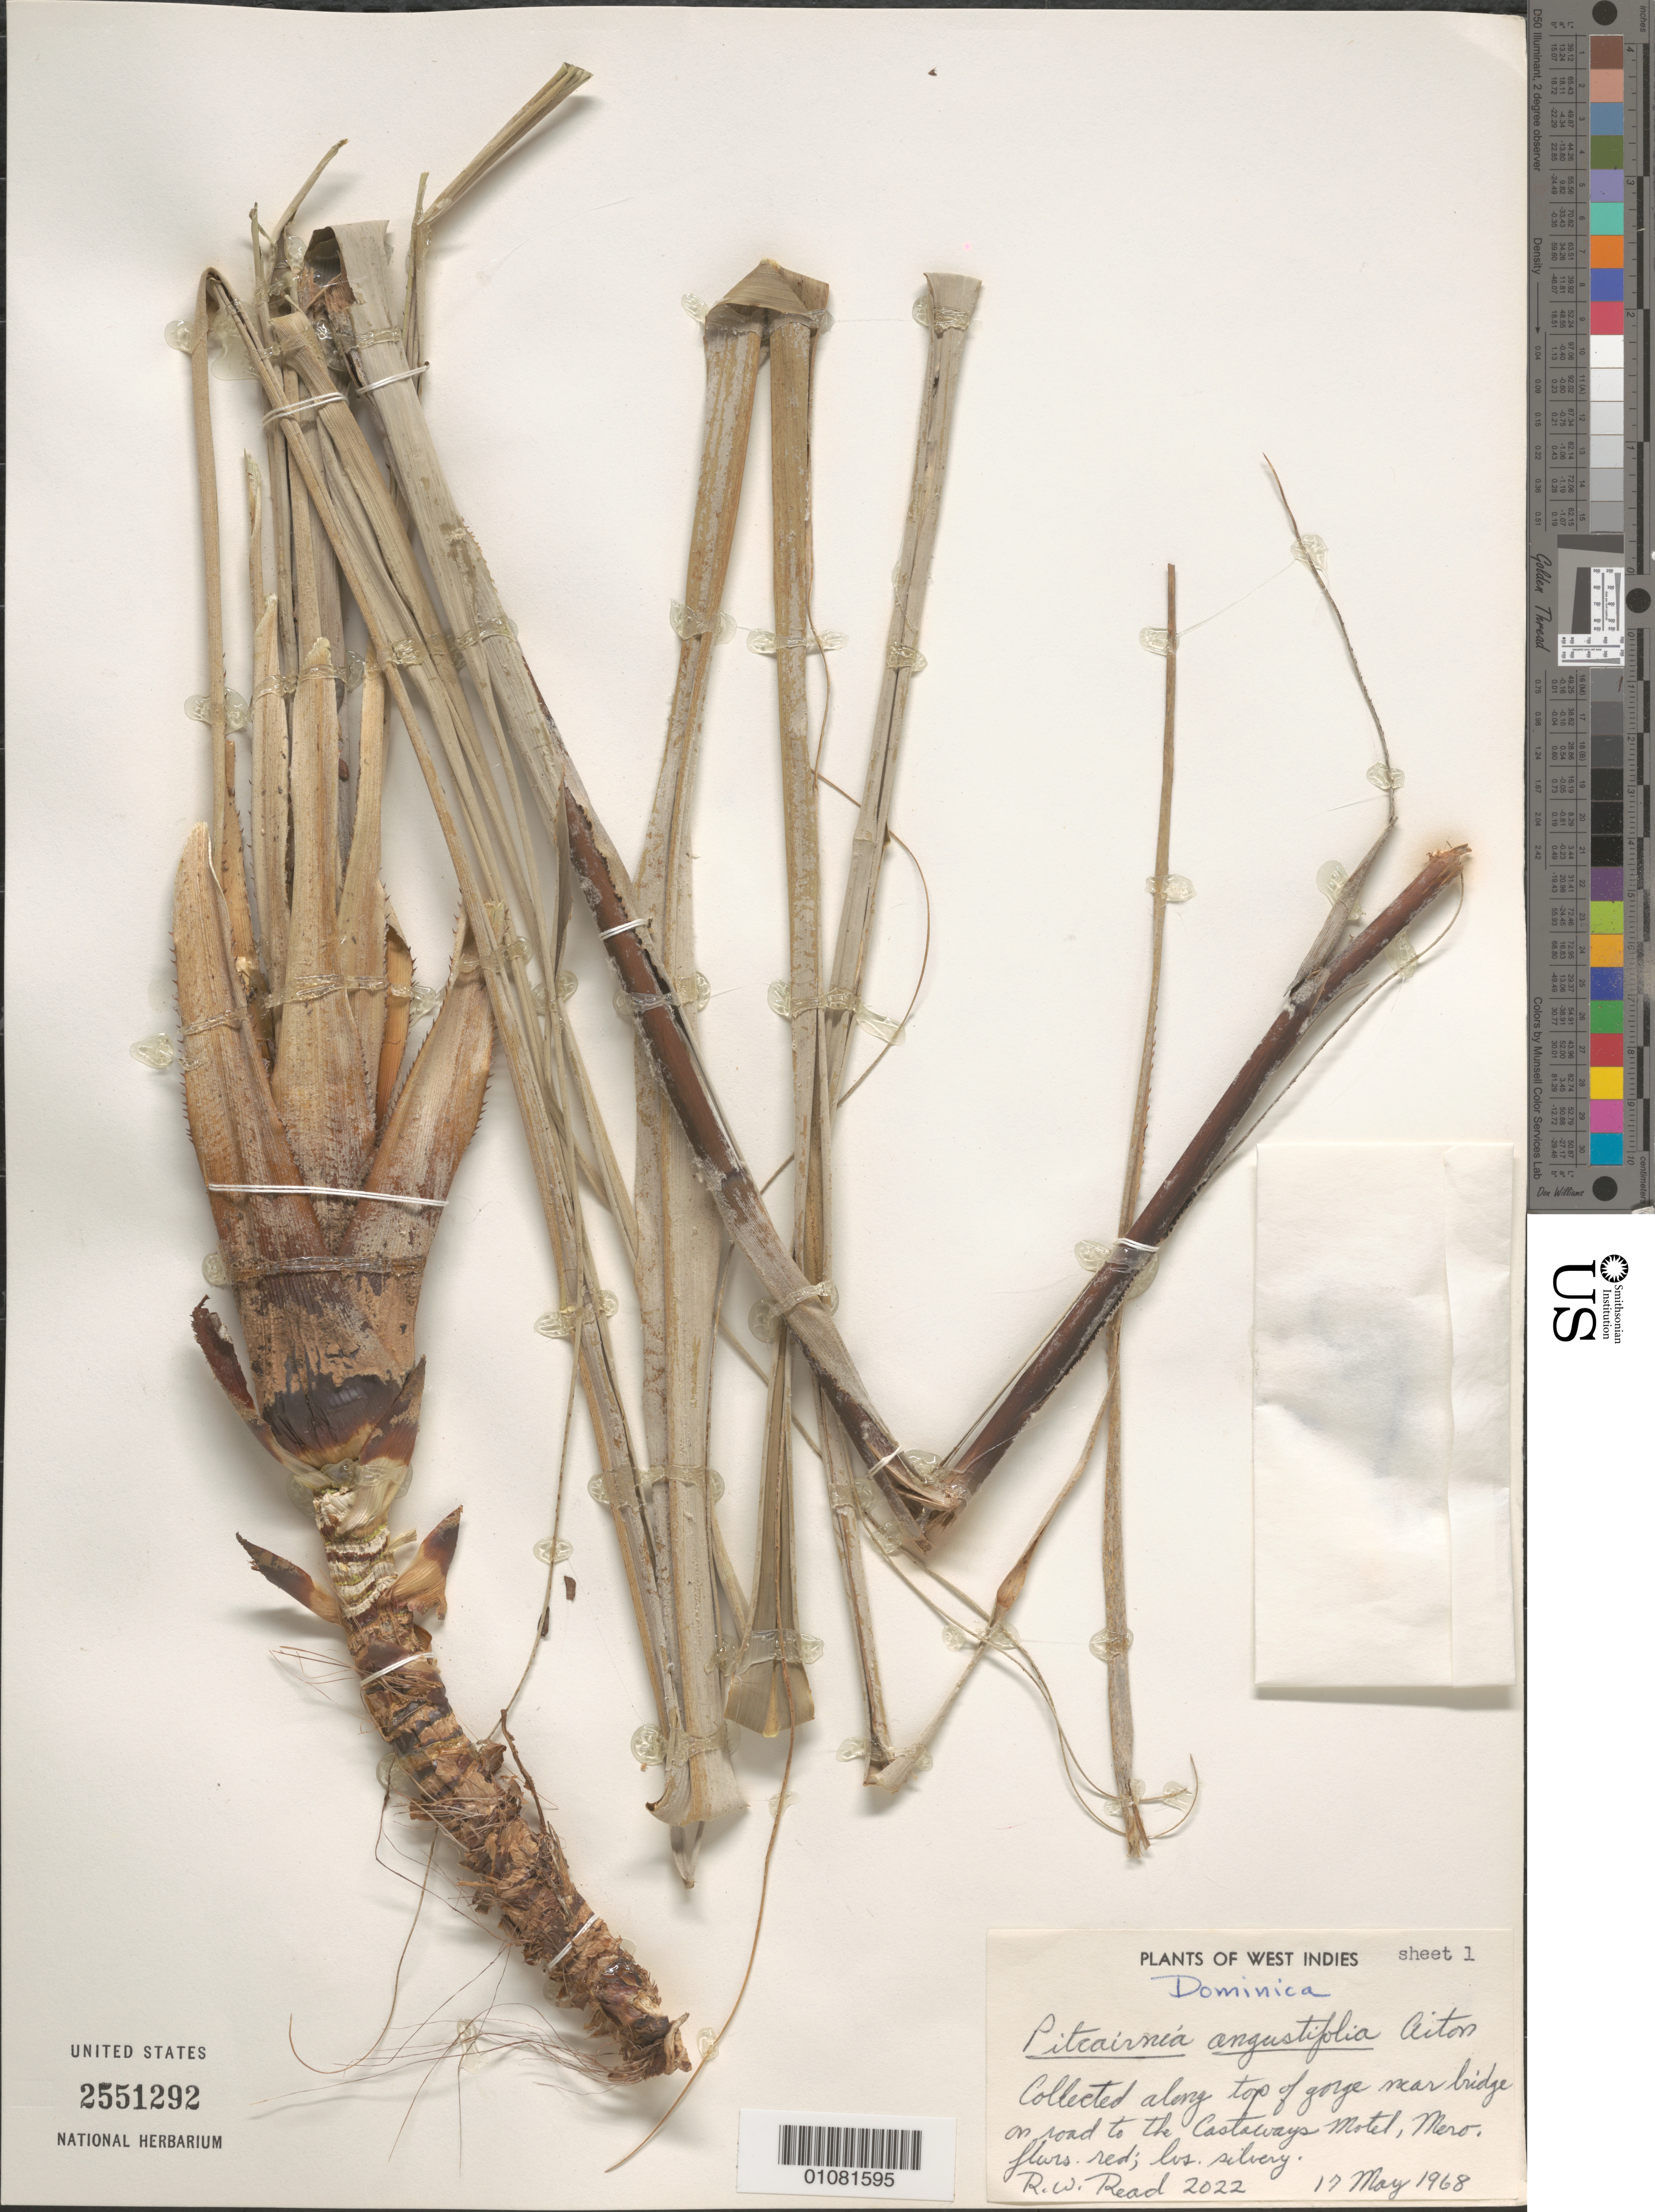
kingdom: Plantae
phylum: Tracheophyta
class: Liliopsida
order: Poales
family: Bromeliaceae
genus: Pitcairnia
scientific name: Pitcairnia angustifolia var. angustifolia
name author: Sol. ex Aiton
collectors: R. W. Read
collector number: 2022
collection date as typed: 17 May 1968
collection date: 1968-05-17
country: Dominica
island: Dominica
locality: Along top of gorge near bridge on road to the Castaways Motel, Mero.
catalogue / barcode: US 2551292